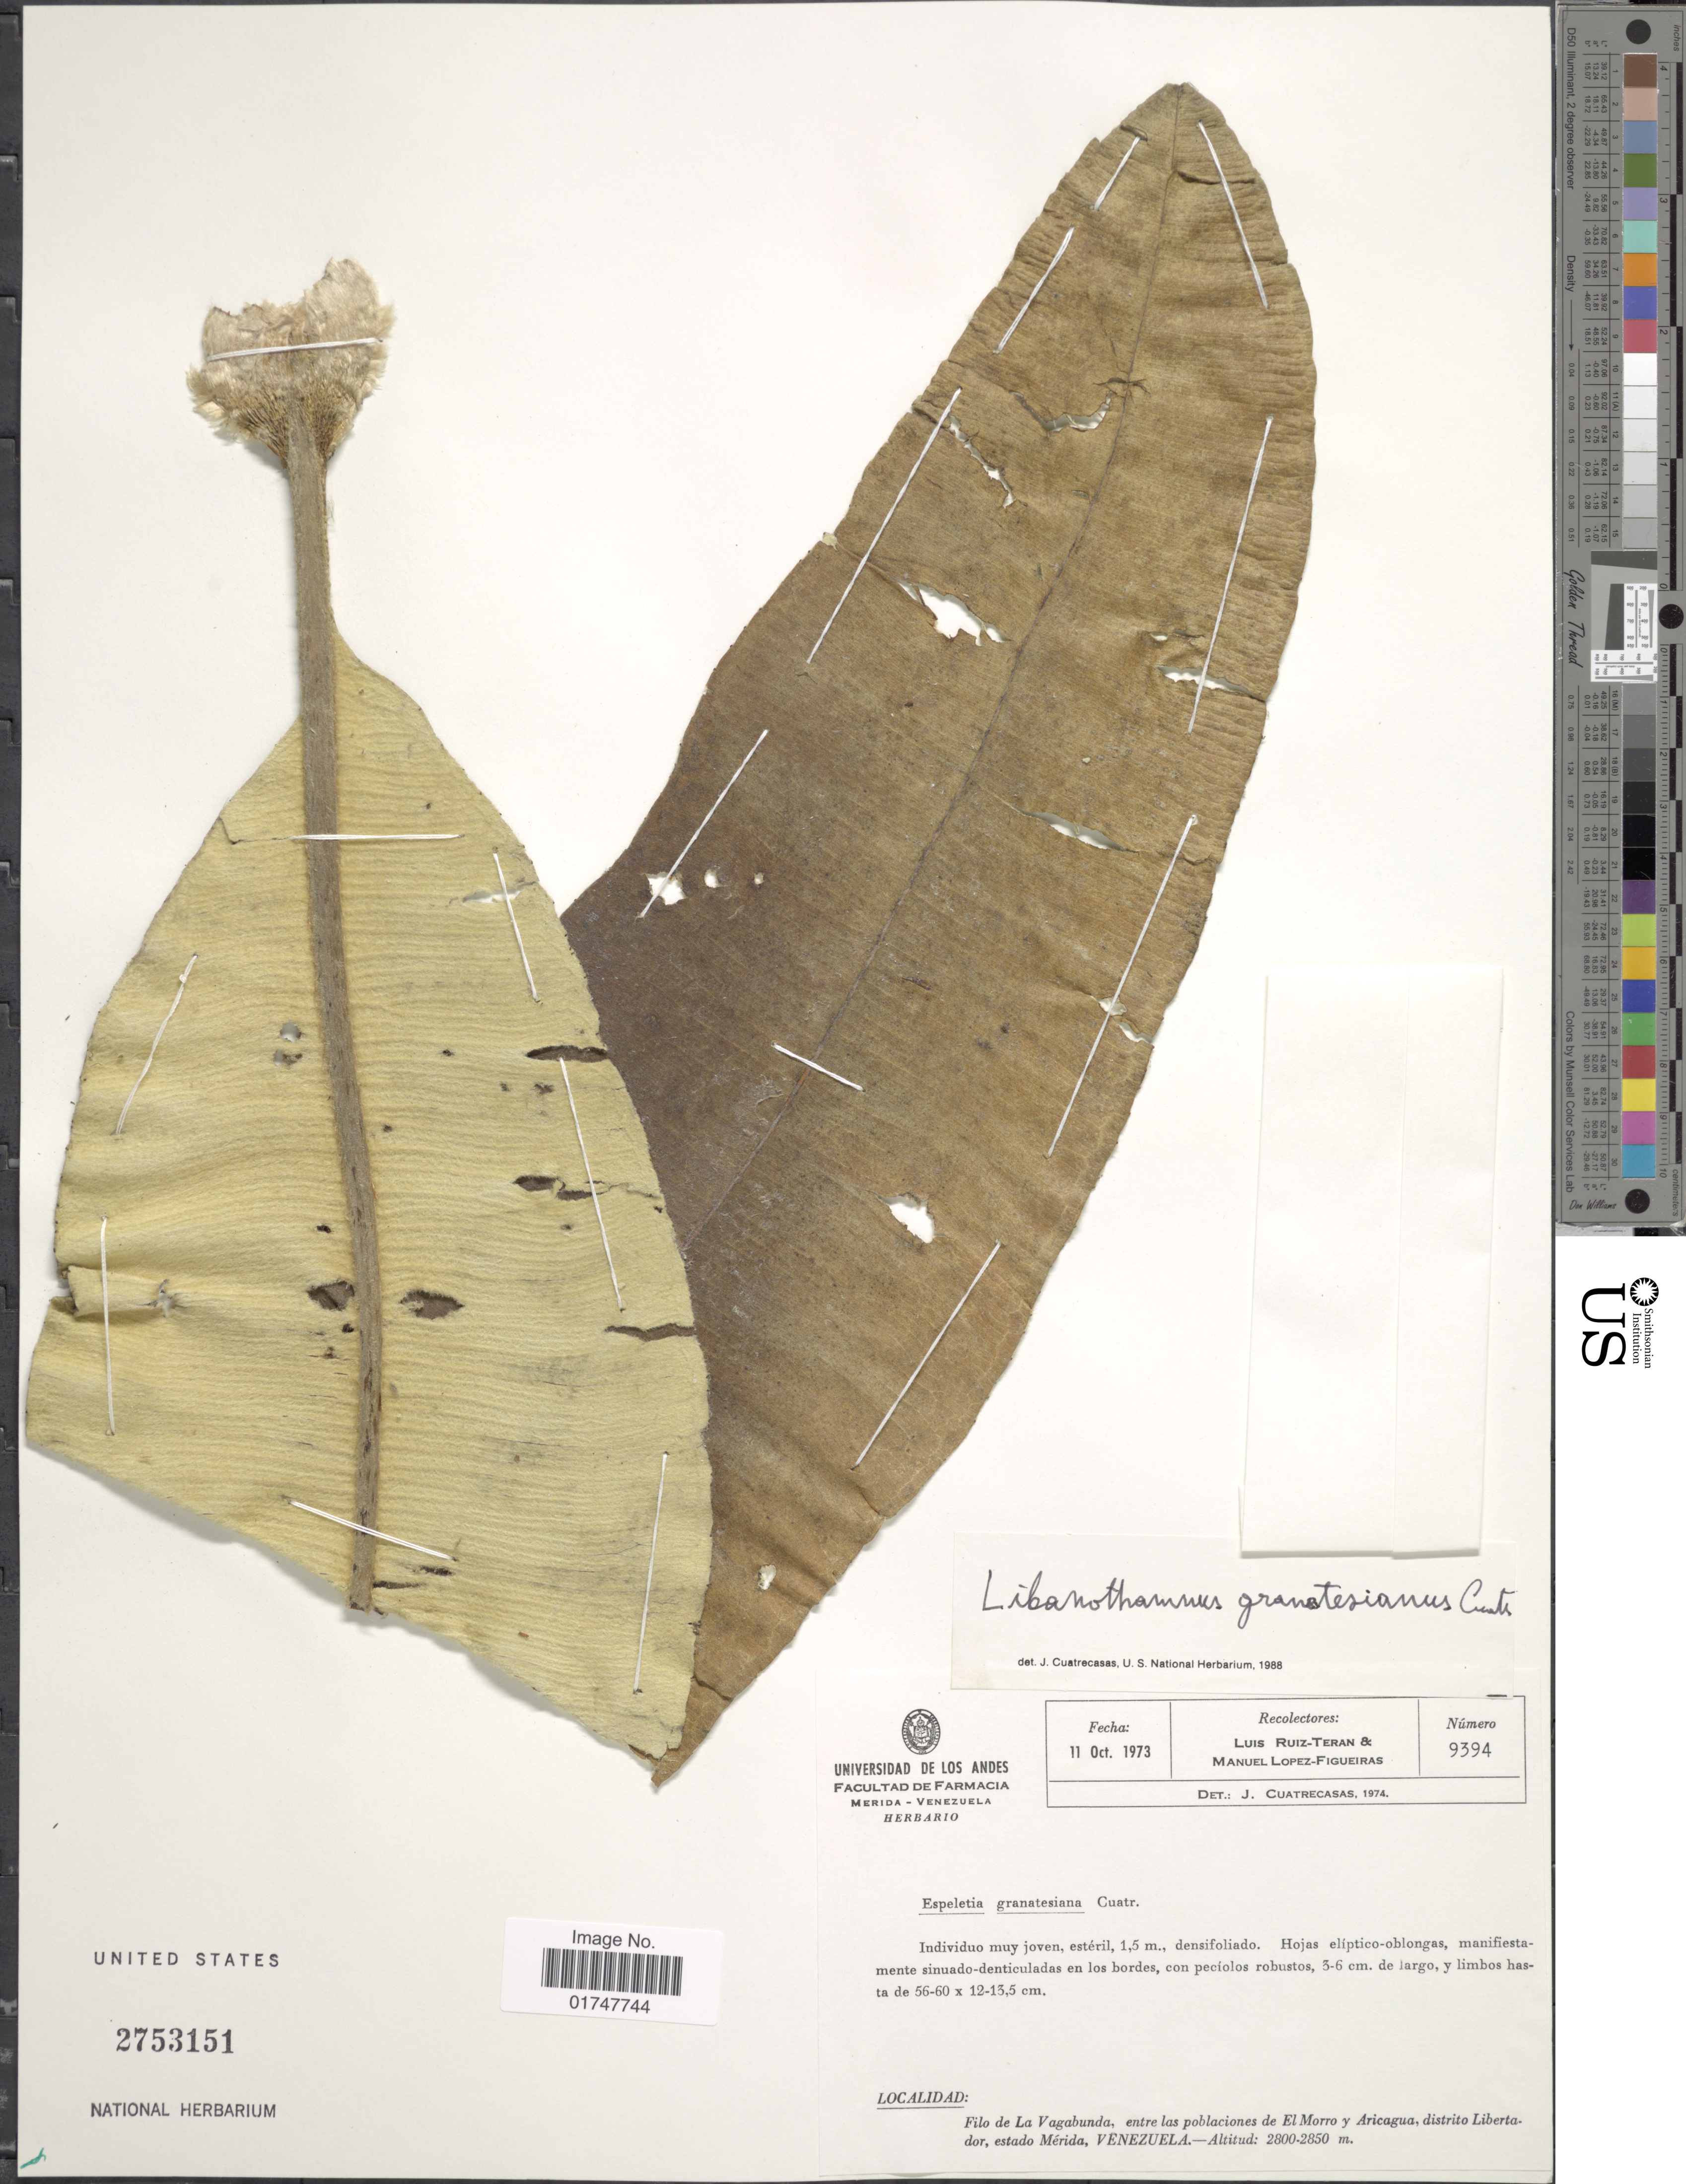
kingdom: Plantae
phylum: Tracheophyta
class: Magnoliopsida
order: Asterales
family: Asteraceae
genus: Libanothamnus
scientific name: Libanothamnus banksiaefolius subsp. granatesianus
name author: (Cuatrec.) Cuatrec.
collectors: L. E. Ruíz-Terán & M. López Figueiras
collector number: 9394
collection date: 1973-10-11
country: Venezuela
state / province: Mérida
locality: Filo de La Vagabunda, entre las poblaciones de El Morro y Aricagua, distrito Libertador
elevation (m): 2800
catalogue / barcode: US 2753151